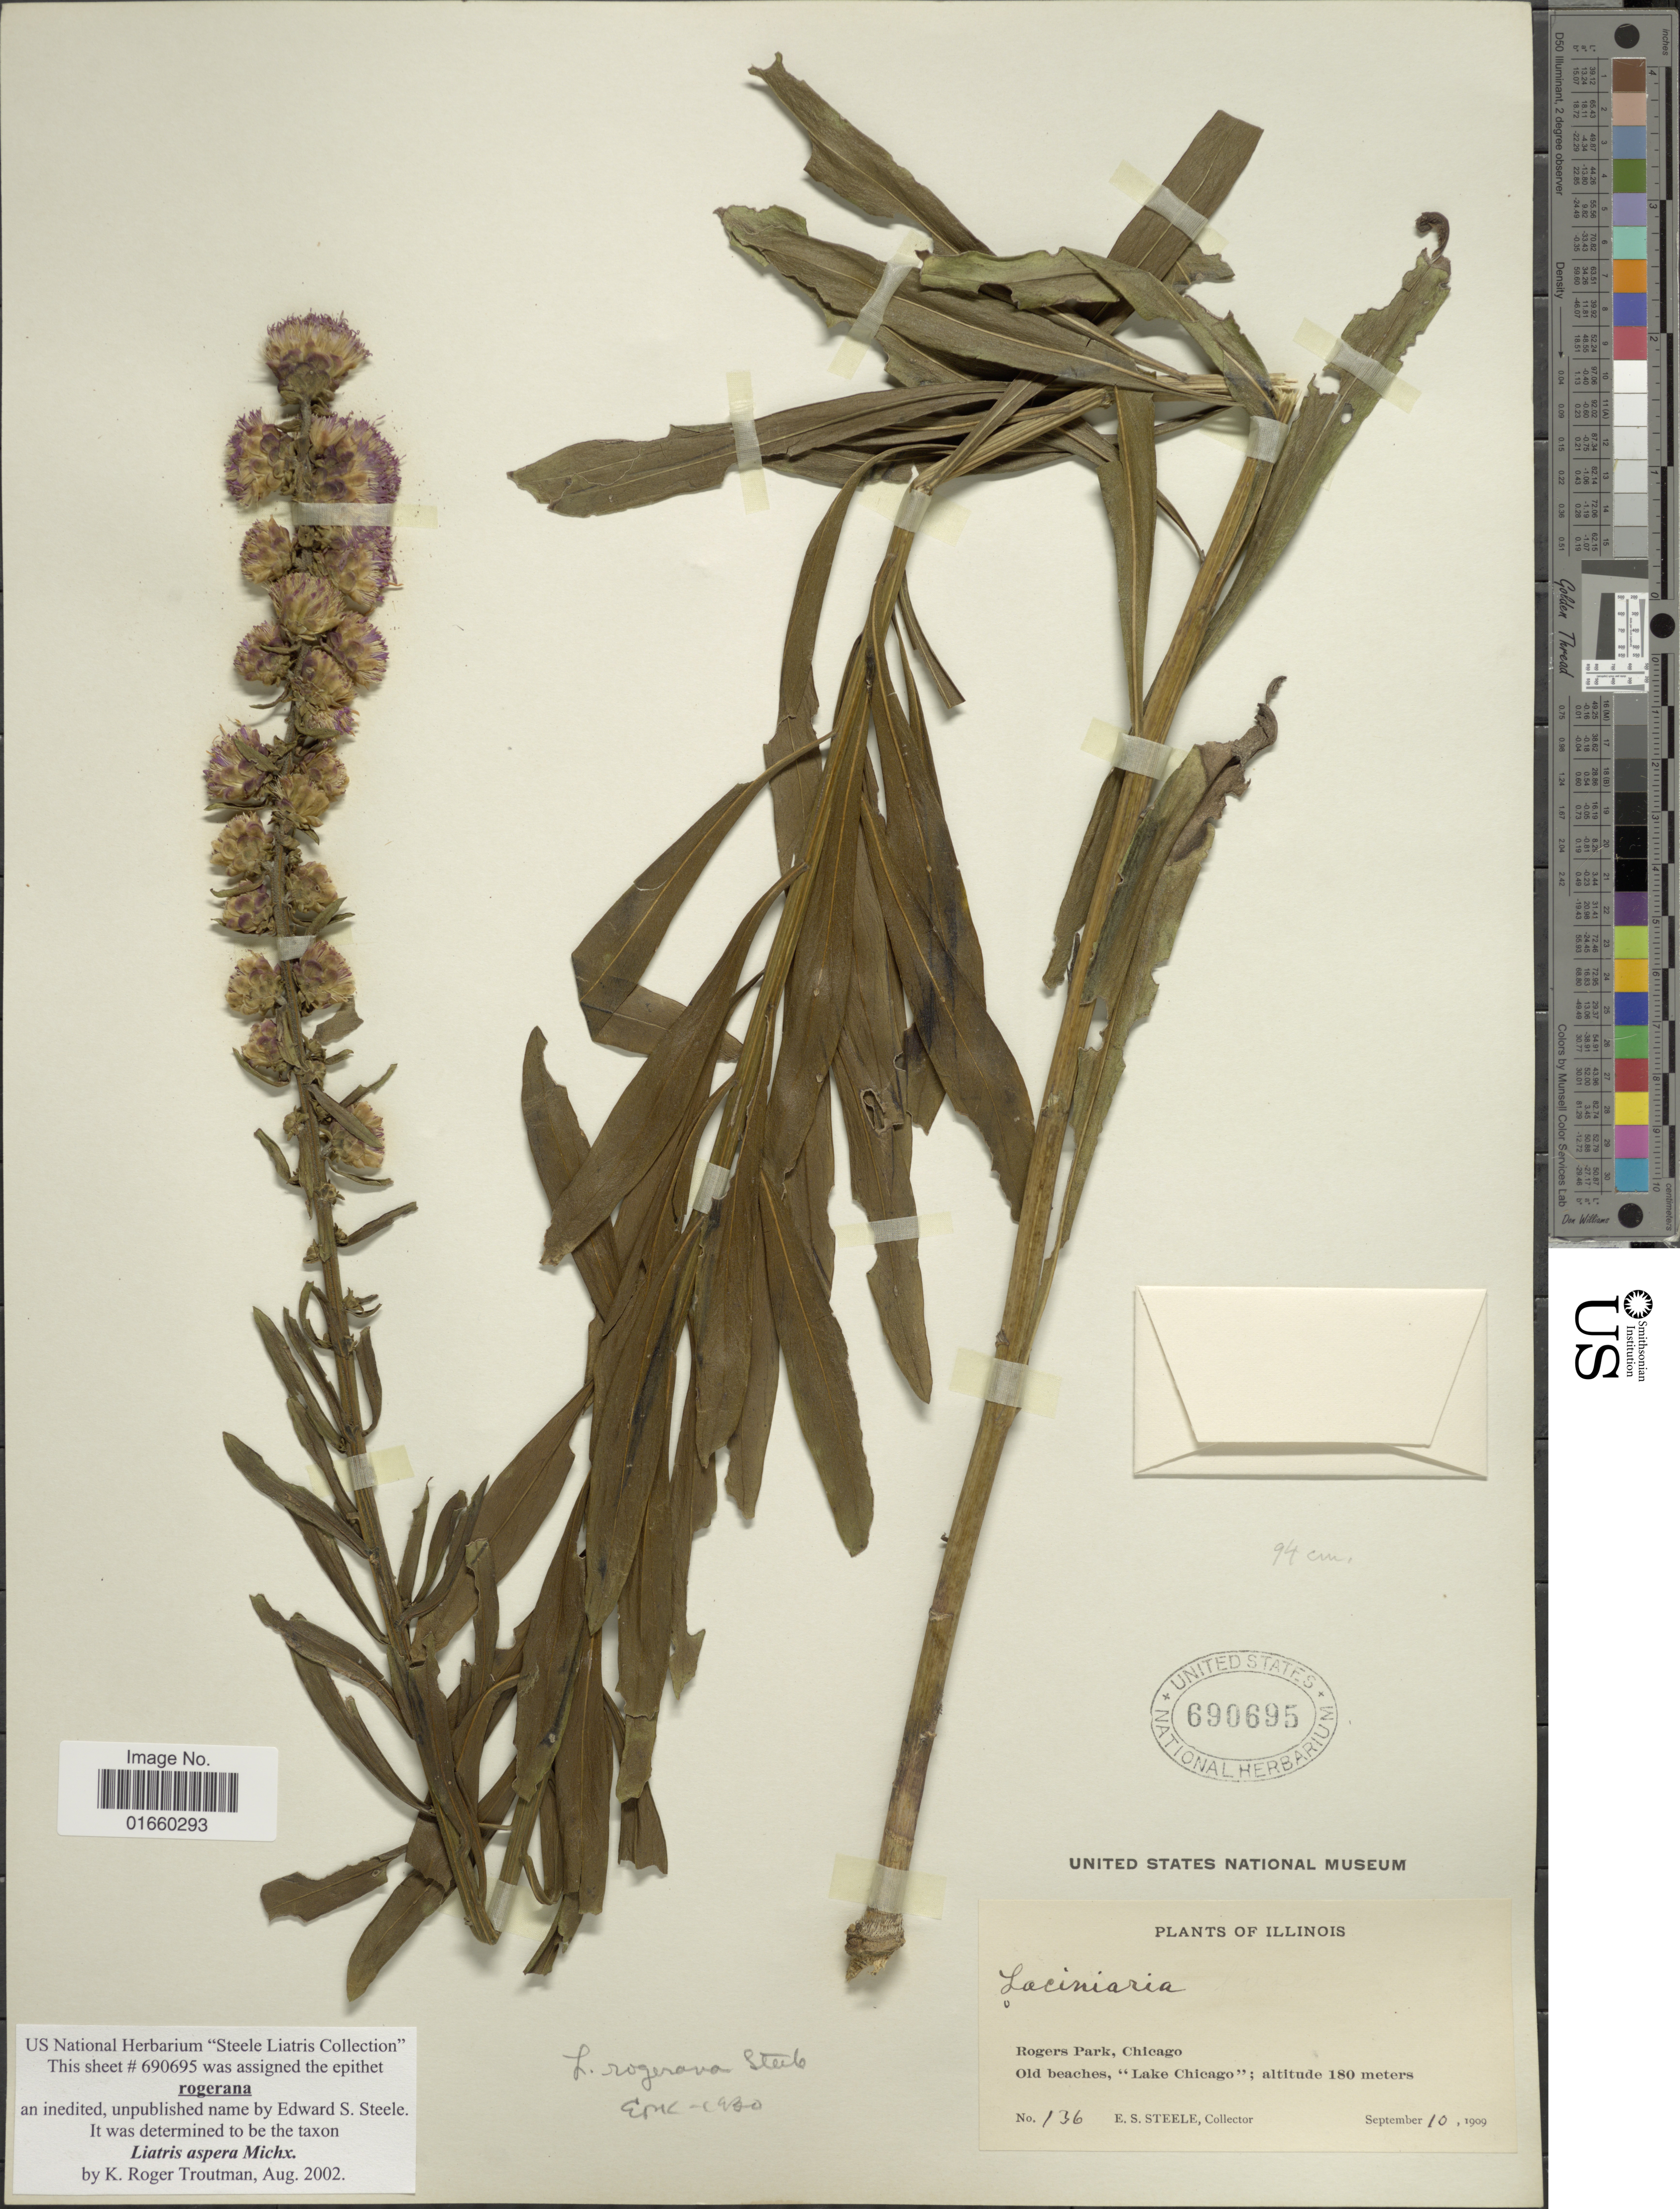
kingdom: Plantae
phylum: Tracheophyta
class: Magnoliopsida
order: Asterales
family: Asteraceae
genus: Liatris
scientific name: Liatris aspera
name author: Michx.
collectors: E. Steele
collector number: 136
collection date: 1909-09-10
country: United States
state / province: Illinois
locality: Rogers Park, Chicago, Old beaches, "Lake Chicago"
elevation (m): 180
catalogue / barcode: US 690695